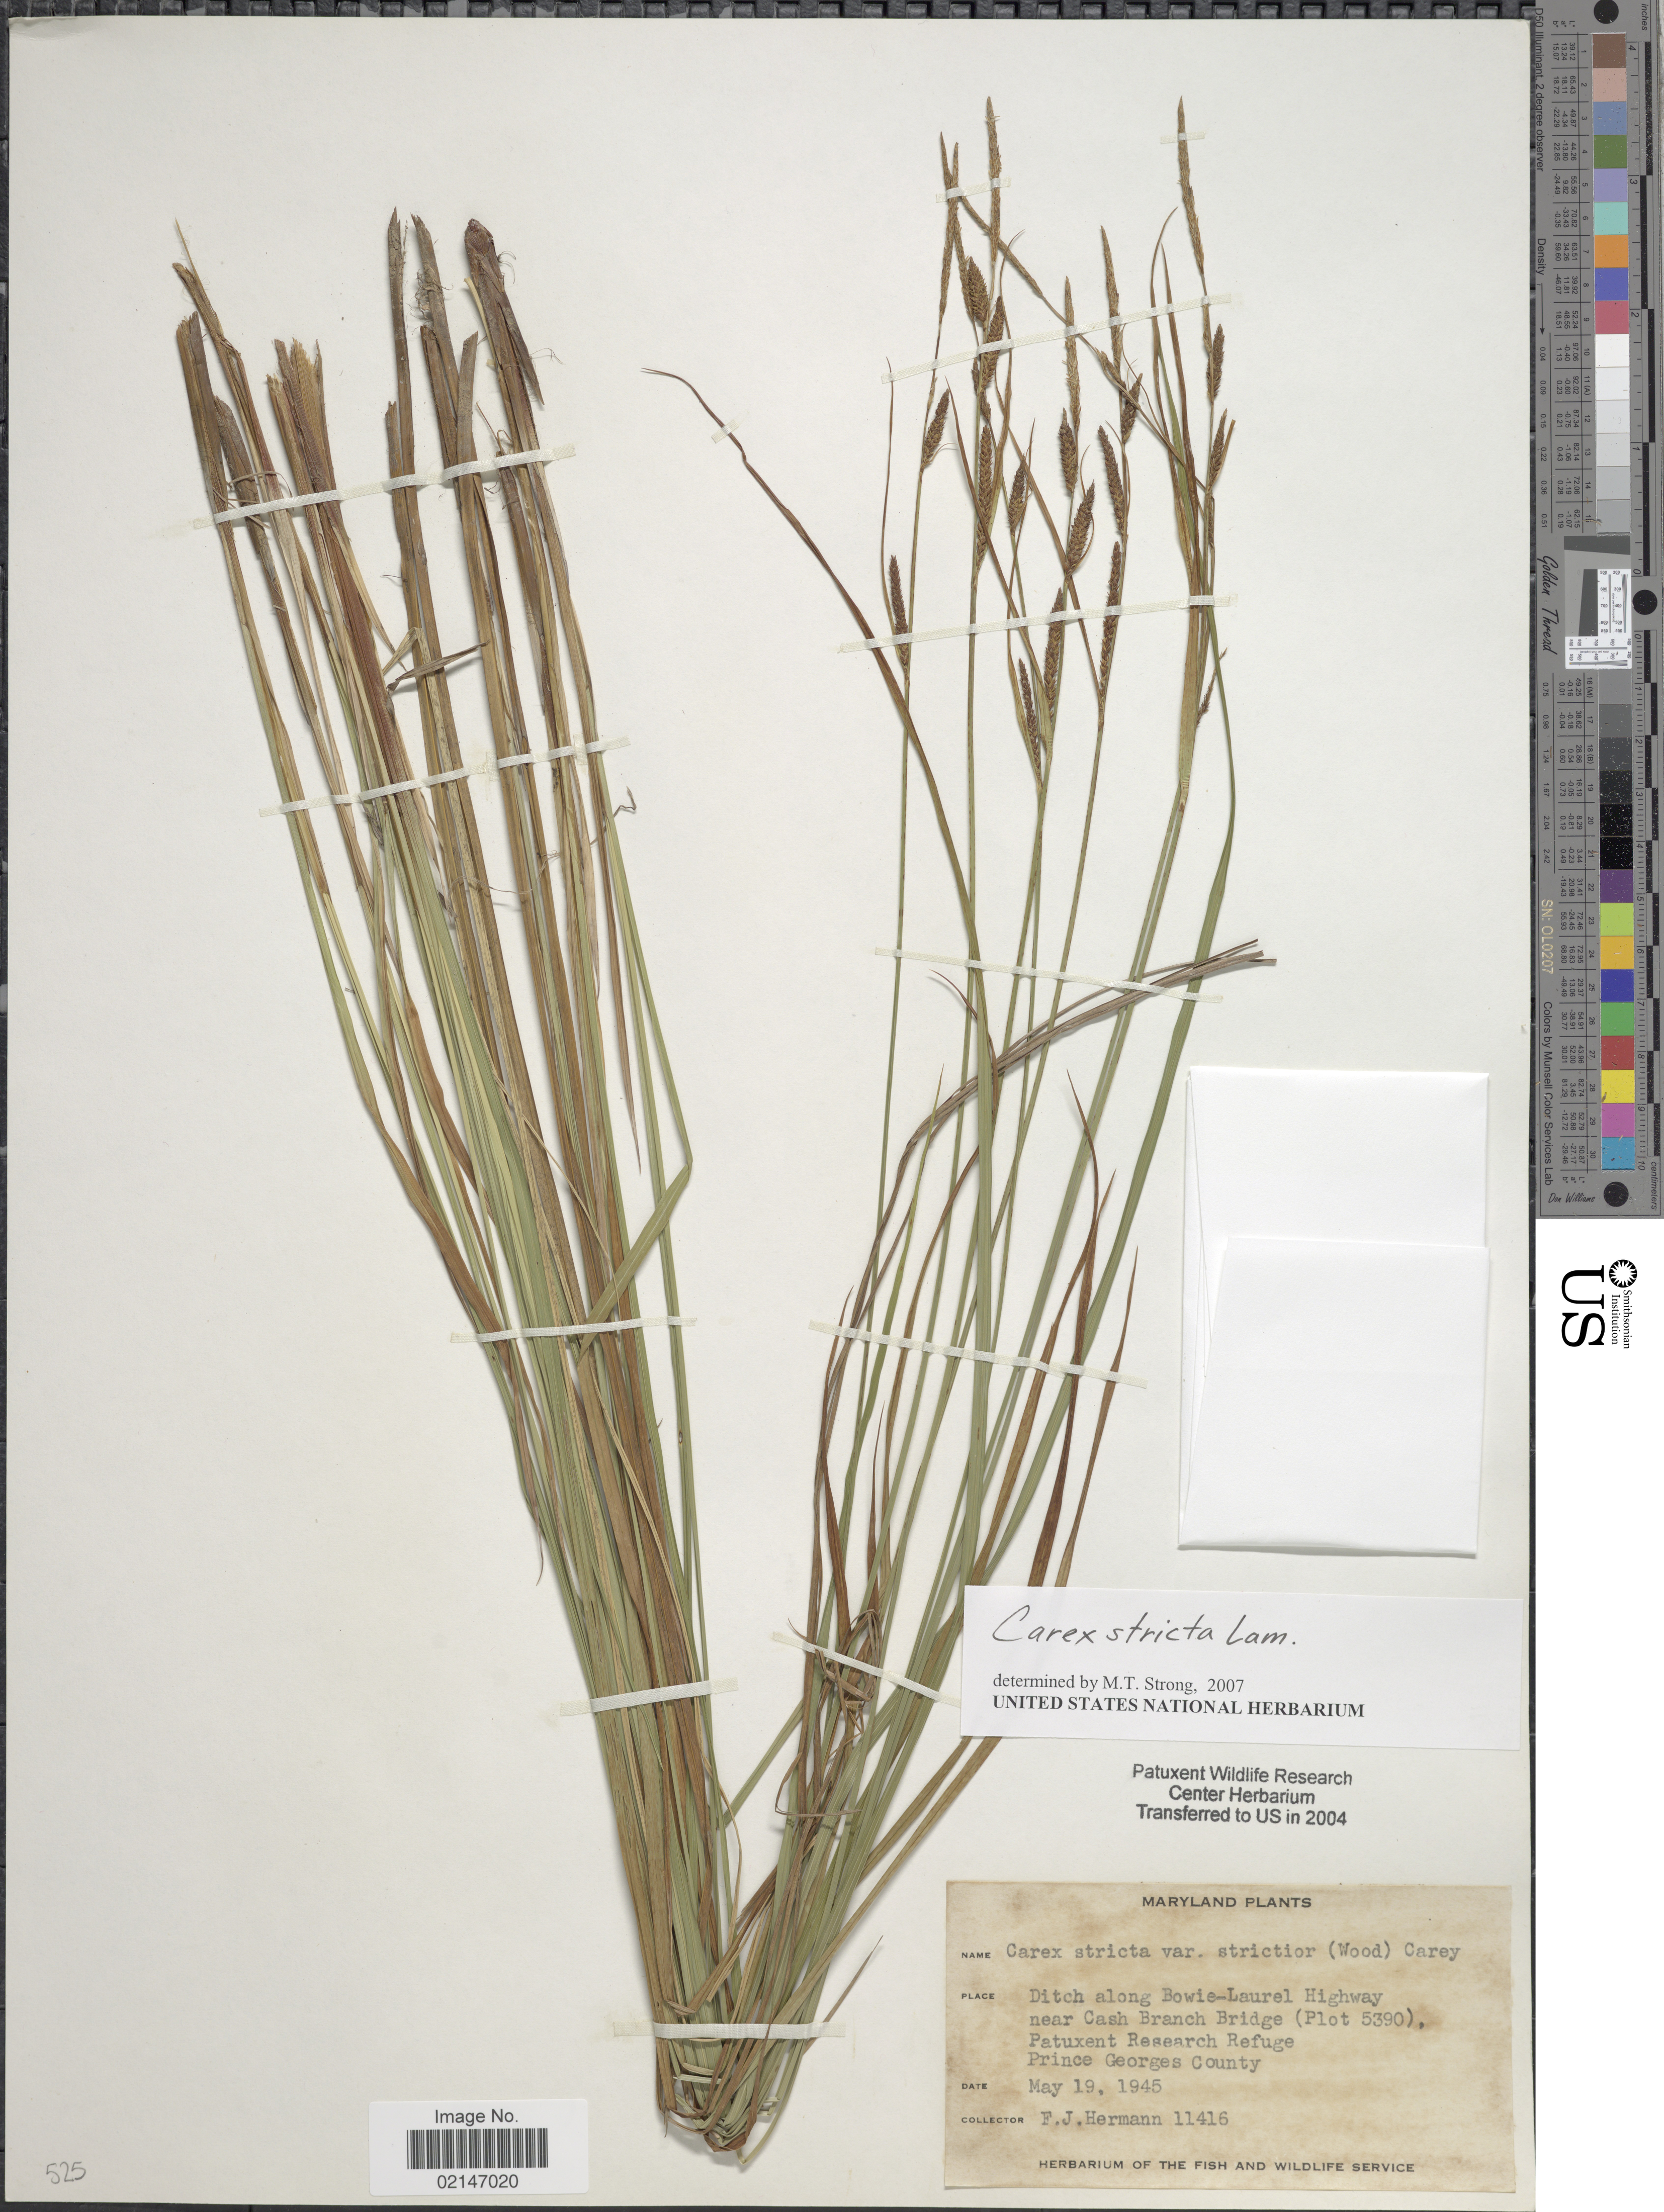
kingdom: Plantae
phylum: Tracheophyta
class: Liliopsida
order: Poales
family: Cyperaceae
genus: Carex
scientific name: Carex stricta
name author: Lam.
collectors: F. J. Hermann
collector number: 11416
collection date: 1945-05-19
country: United States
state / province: Maryland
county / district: Prince George's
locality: Ditch along Bowie-Laurel Highway near Cash Branch Bridge (Plot 5390), Patuxent Research Refuge, Prince Georges County